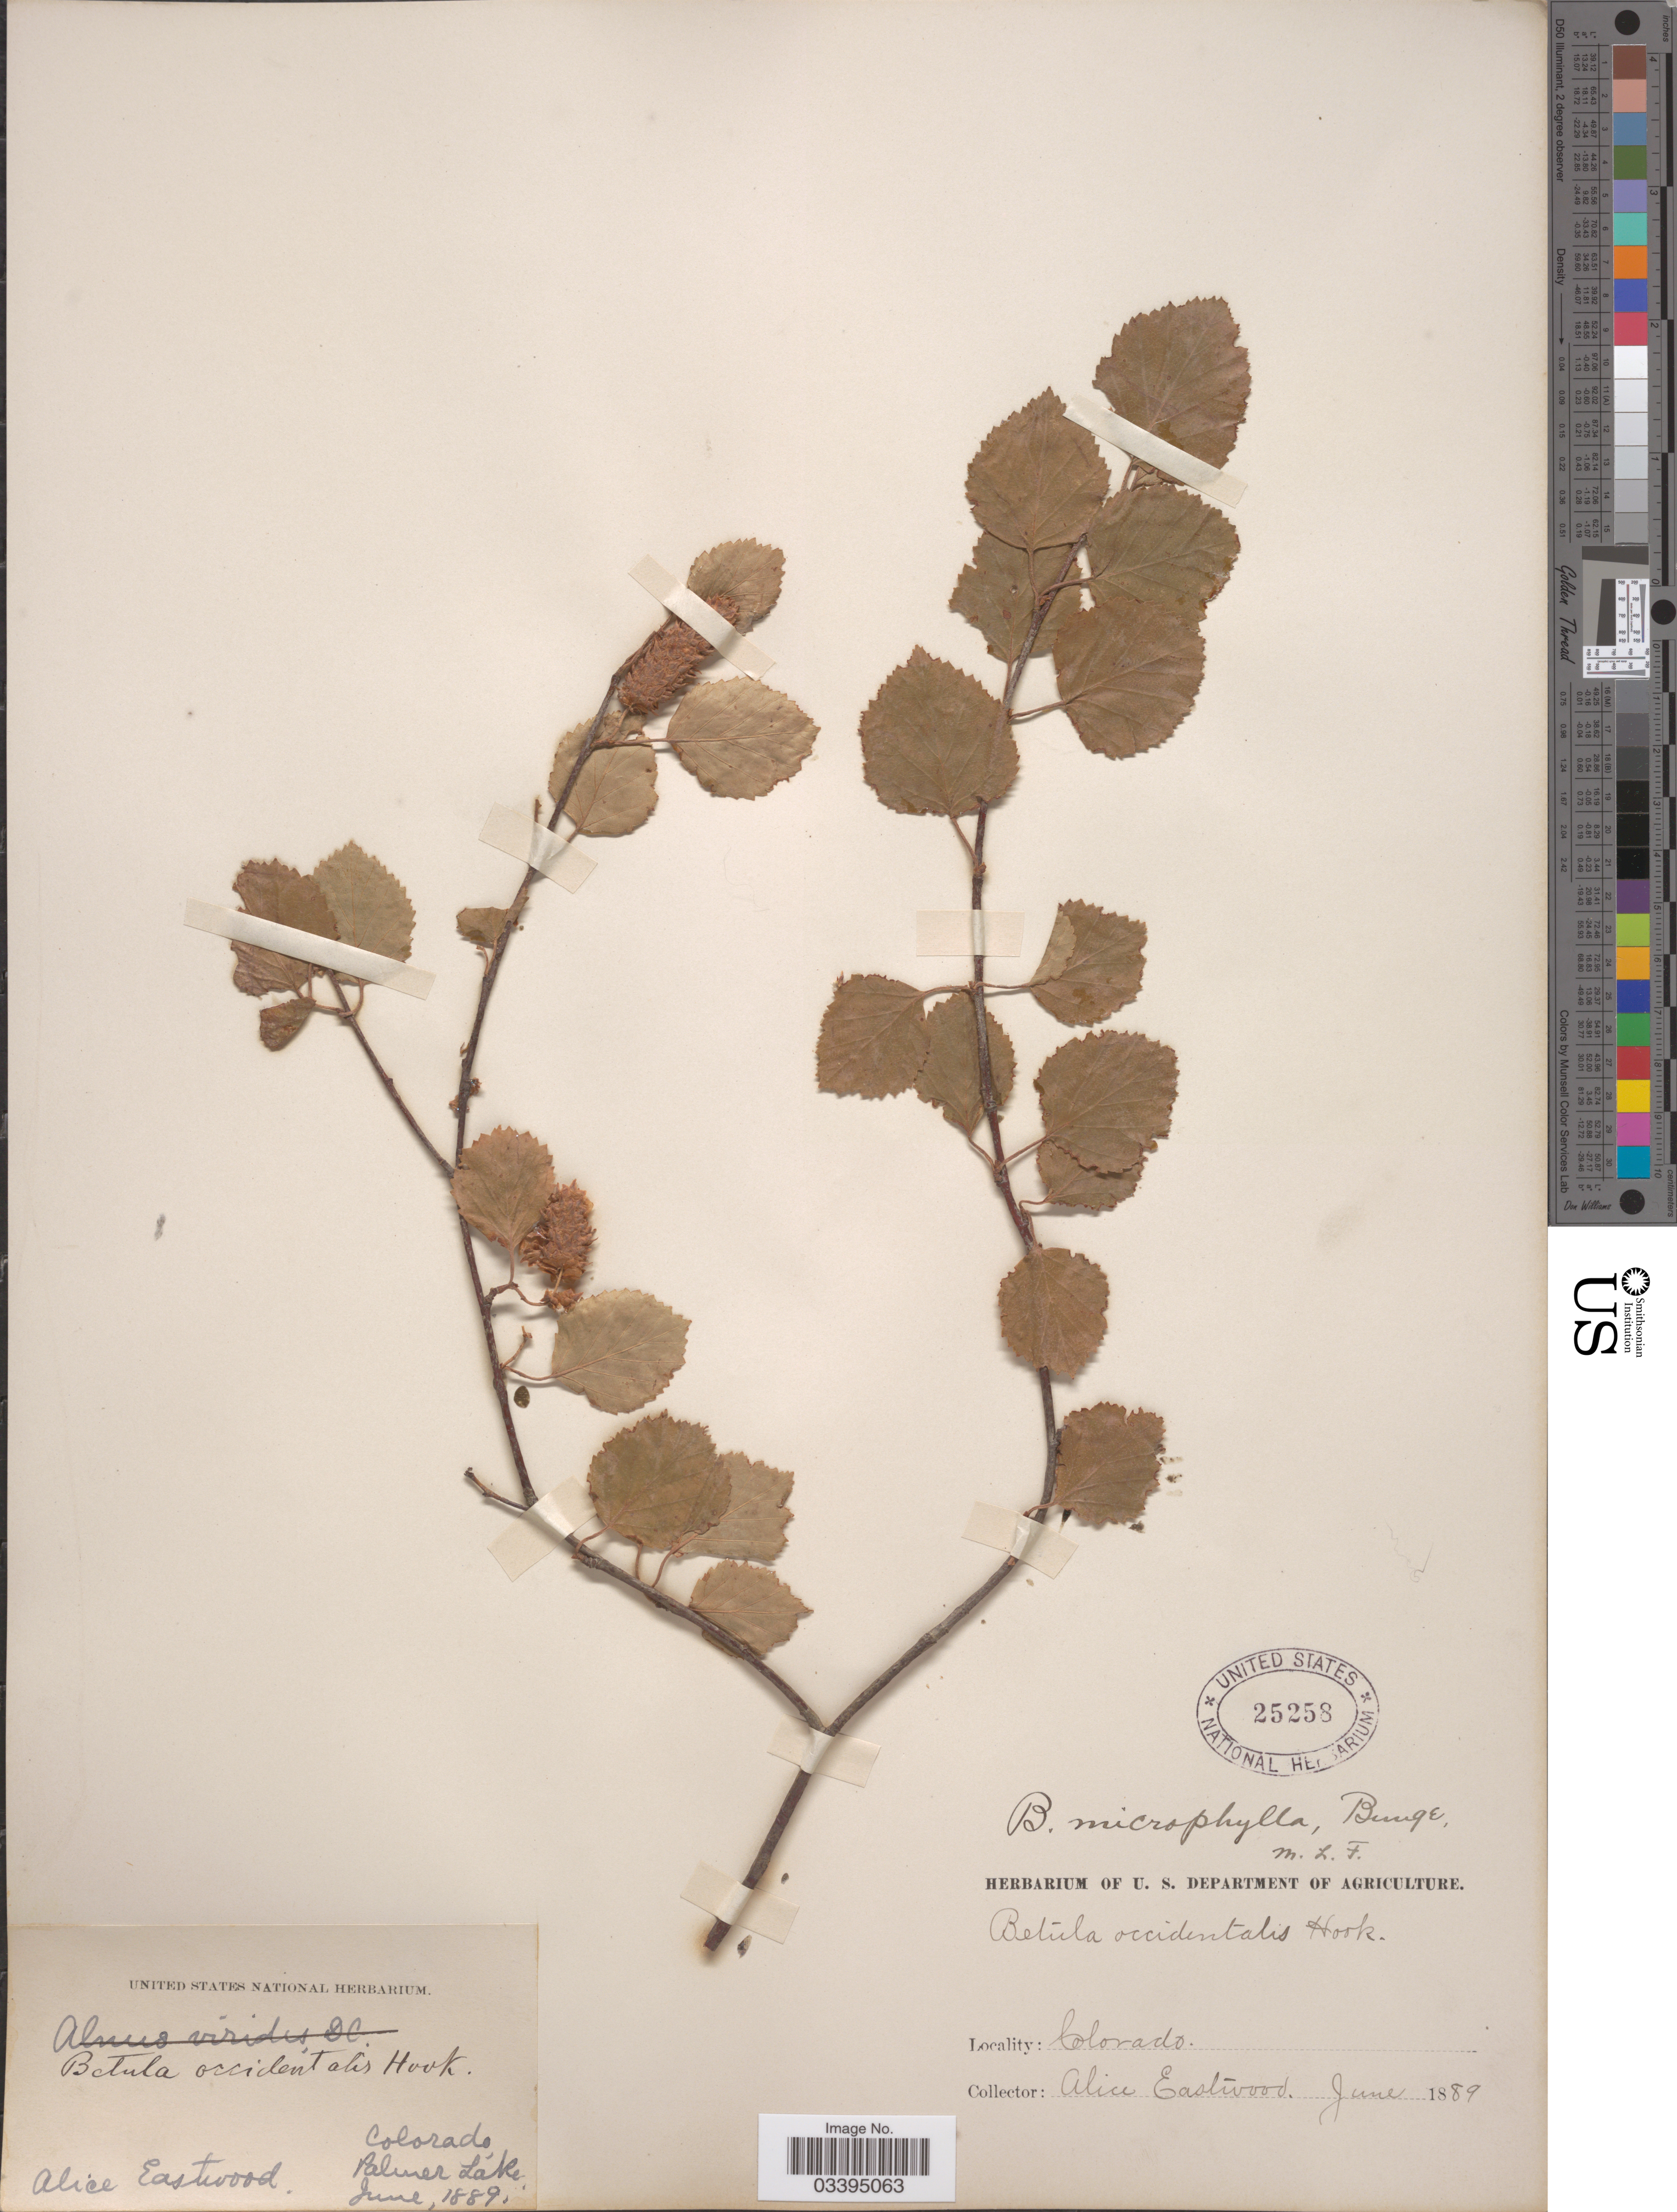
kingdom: Plantae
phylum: Tracheophyta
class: Magnoliopsida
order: Fagales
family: Betulaceae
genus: Betula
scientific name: Betula fontinalis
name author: Sarg.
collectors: A. Eastwood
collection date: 1889-06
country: United States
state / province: Colorado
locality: Palmer Lake.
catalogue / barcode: US 25258